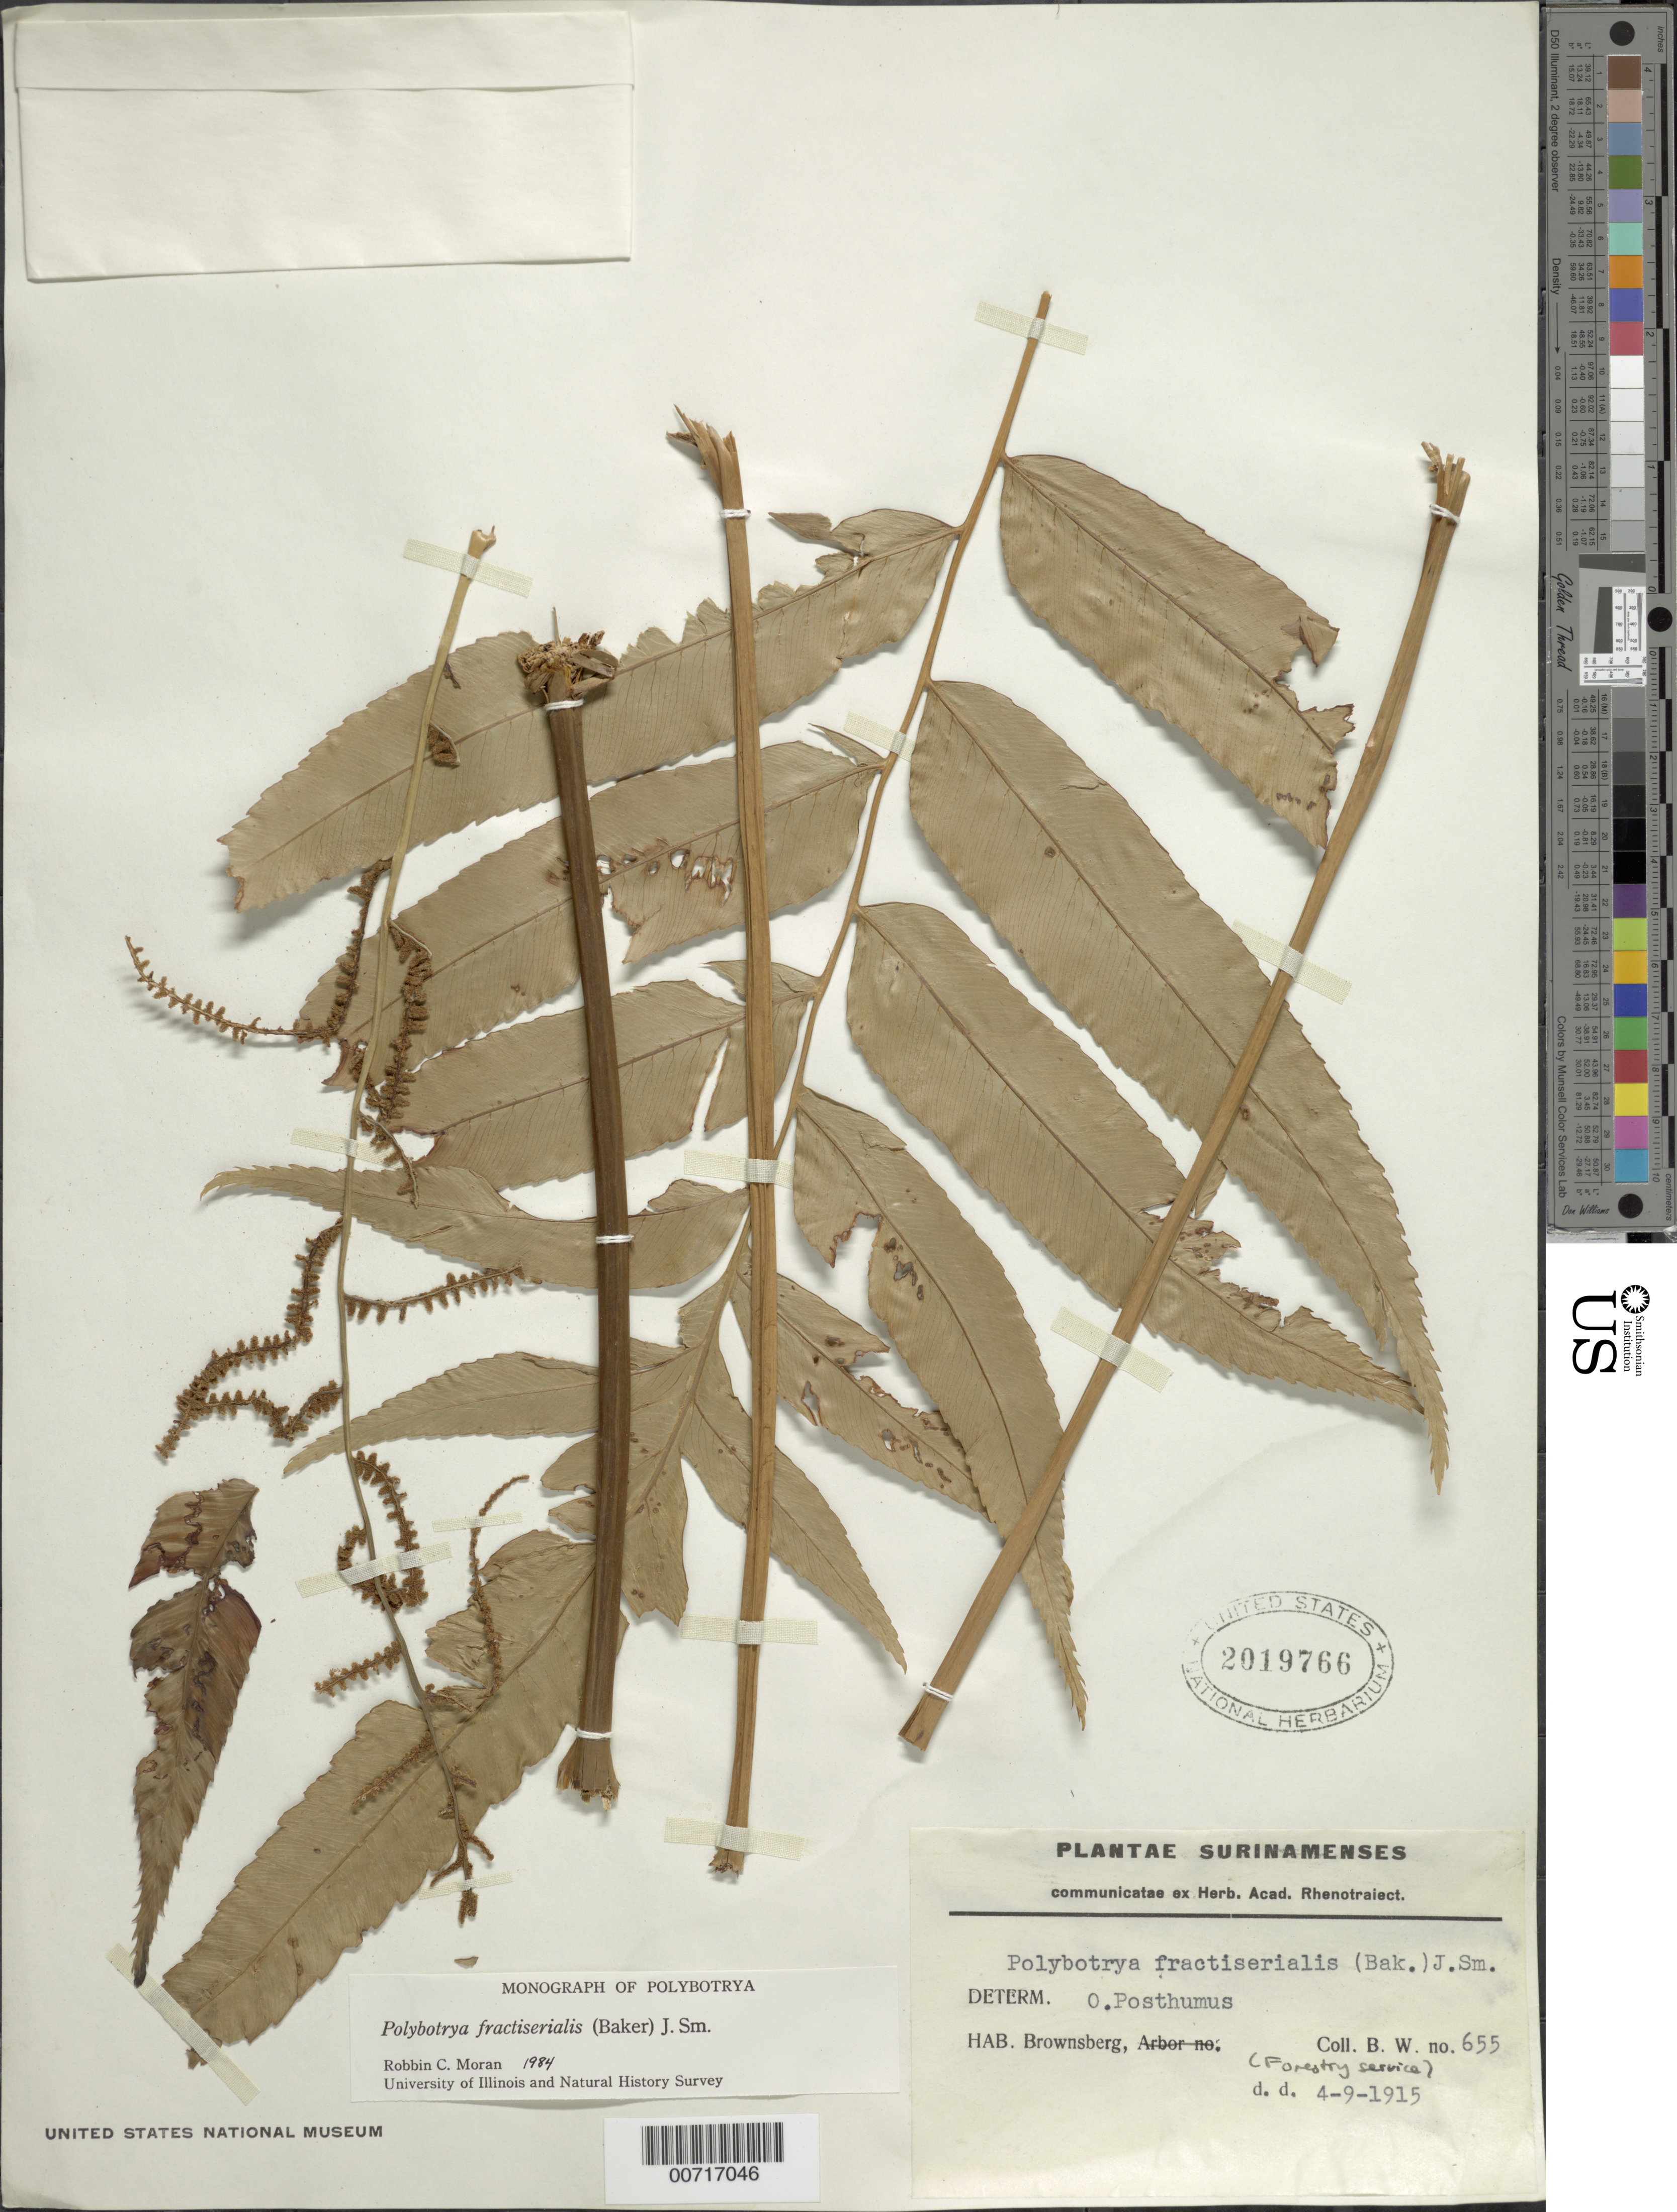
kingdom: Plantae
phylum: Tracheophyta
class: Polypodiopsida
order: Polypodiales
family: Dryopteridaceae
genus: Polybotrya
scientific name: Polybotrya fractiserialis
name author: (Baker) J. Sm.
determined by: Moran, R. C.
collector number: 655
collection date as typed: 4-Sep-15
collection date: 1915-09-04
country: Suriname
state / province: Brokopondo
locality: Brownsberg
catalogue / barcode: US 2019766